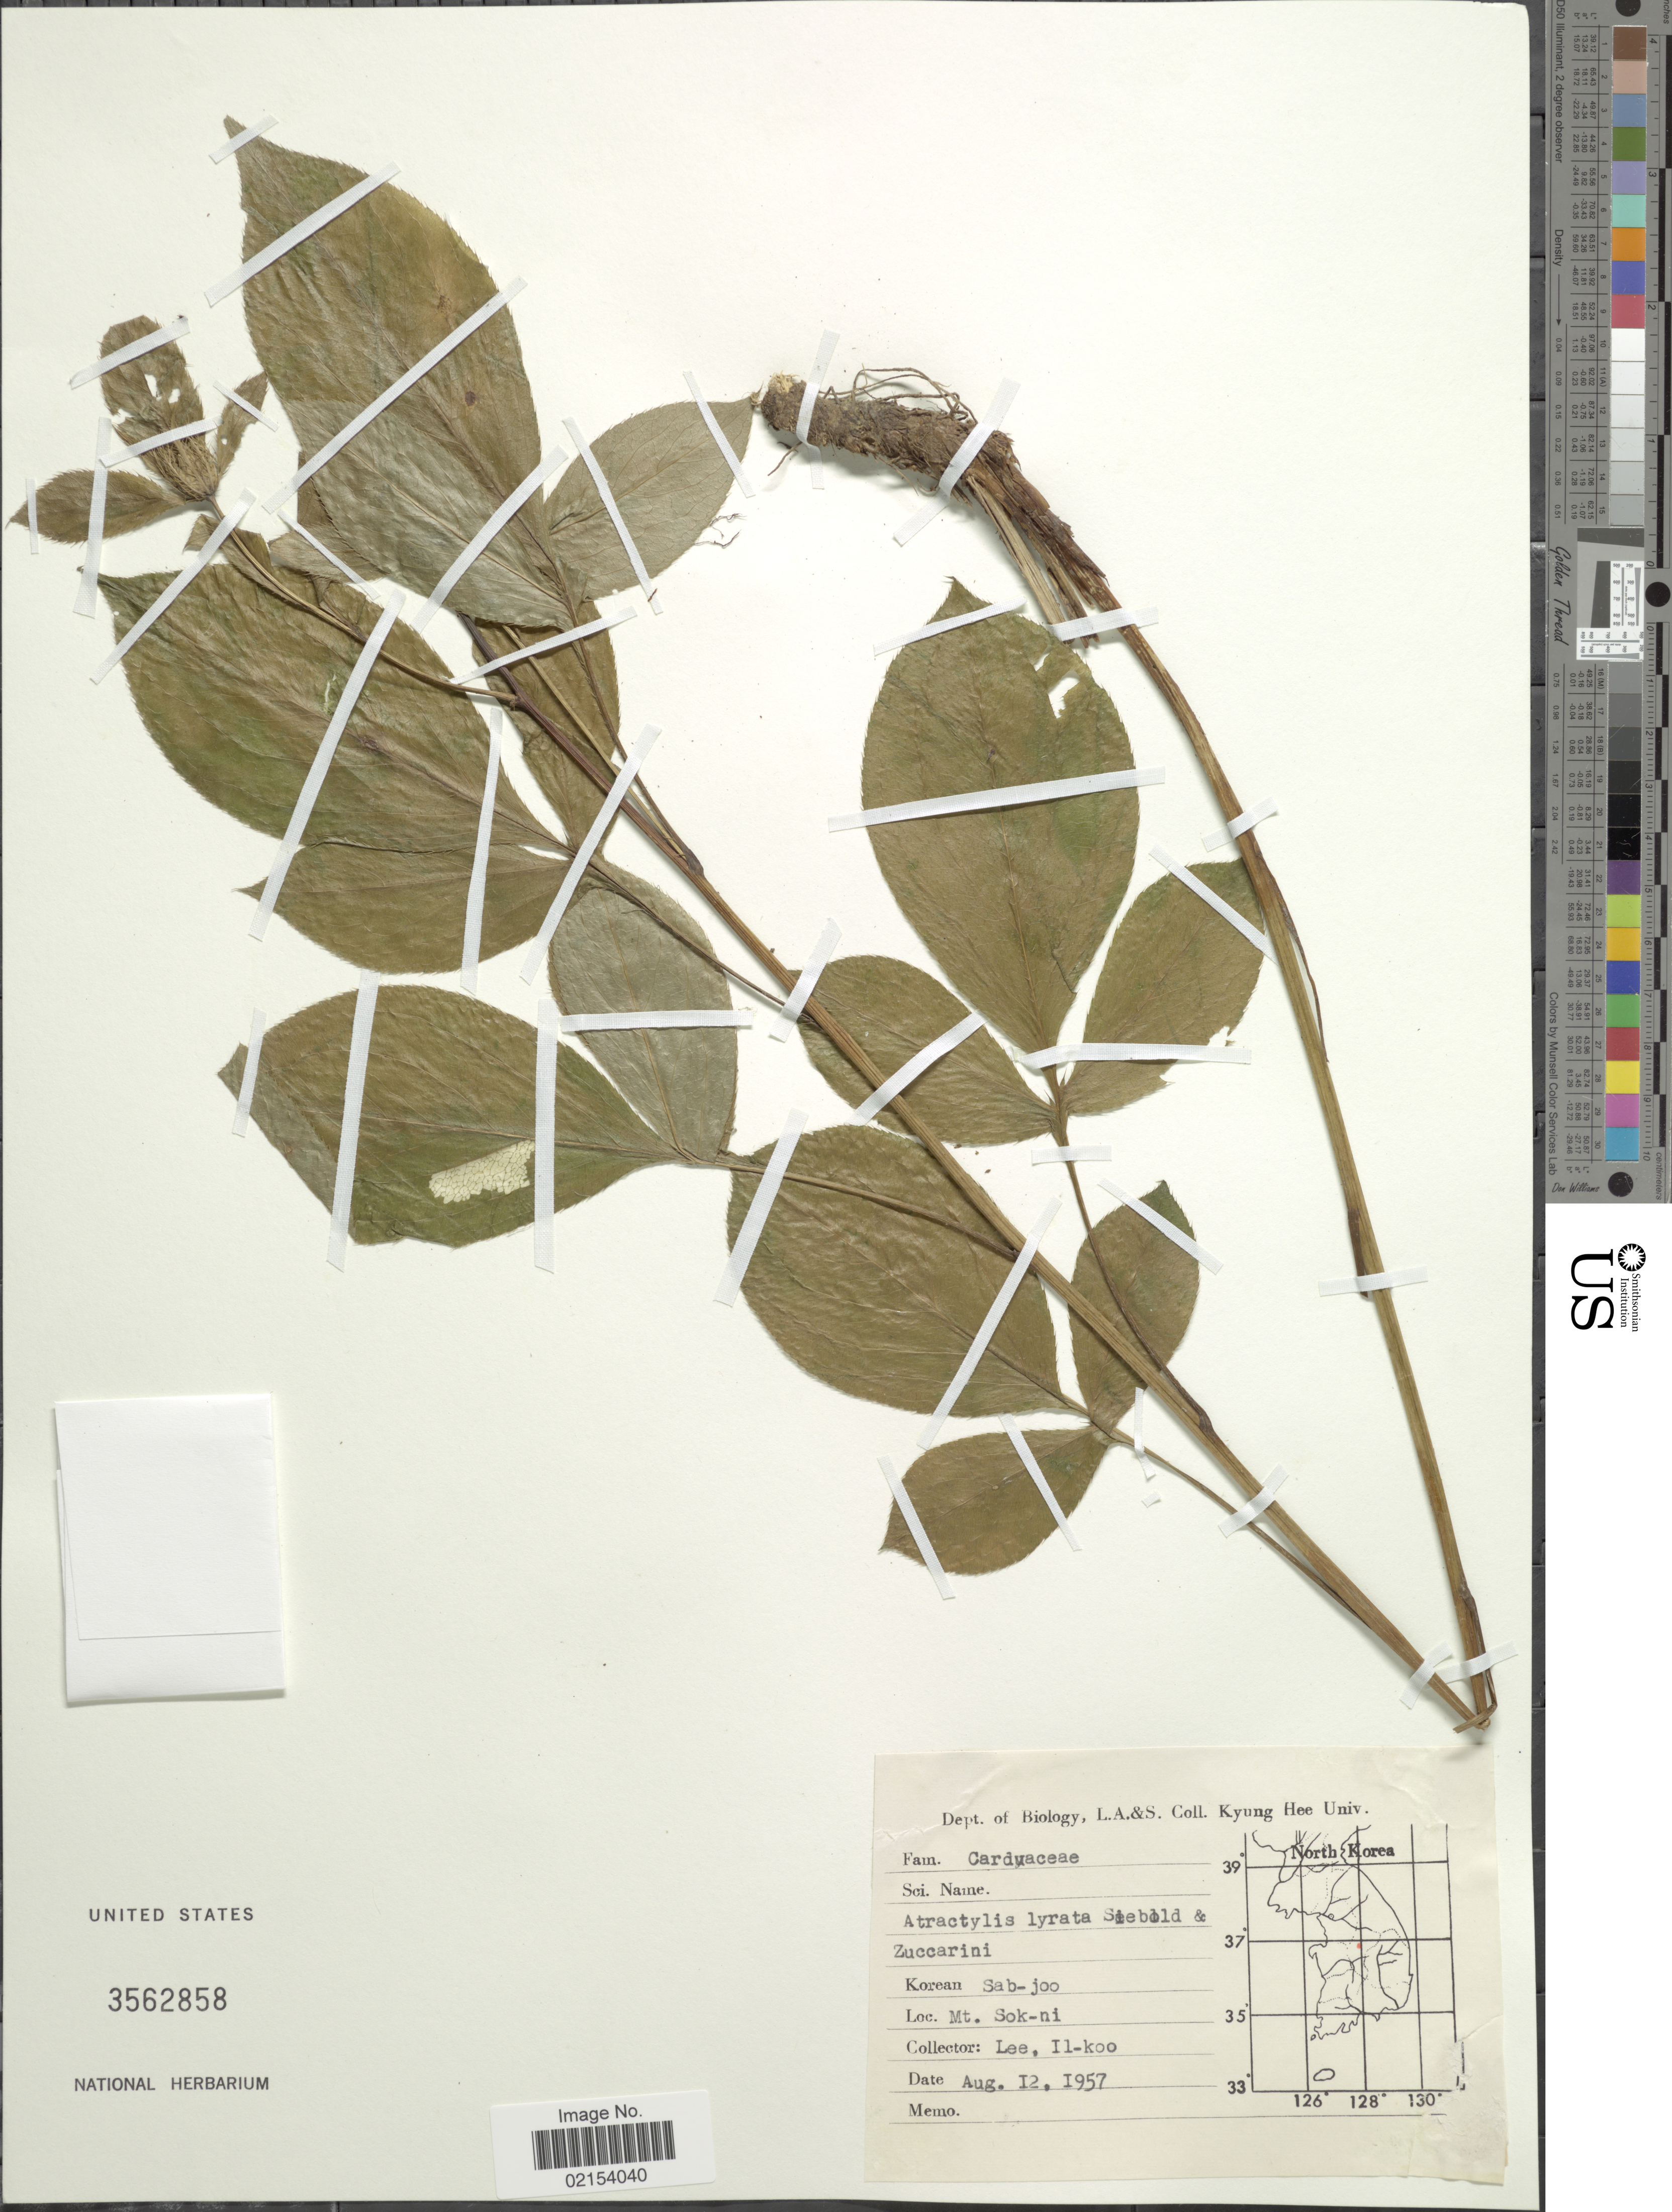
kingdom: Plantae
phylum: Tracheophyta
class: Magnoliopsida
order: Asterales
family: Asteraceae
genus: Atractylodes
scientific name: Atractylodes lancea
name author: (Thunb.) DC.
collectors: Il-Ko Lee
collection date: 1957-08-12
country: South Korea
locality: Mt. Sok-Ni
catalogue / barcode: US 3562858